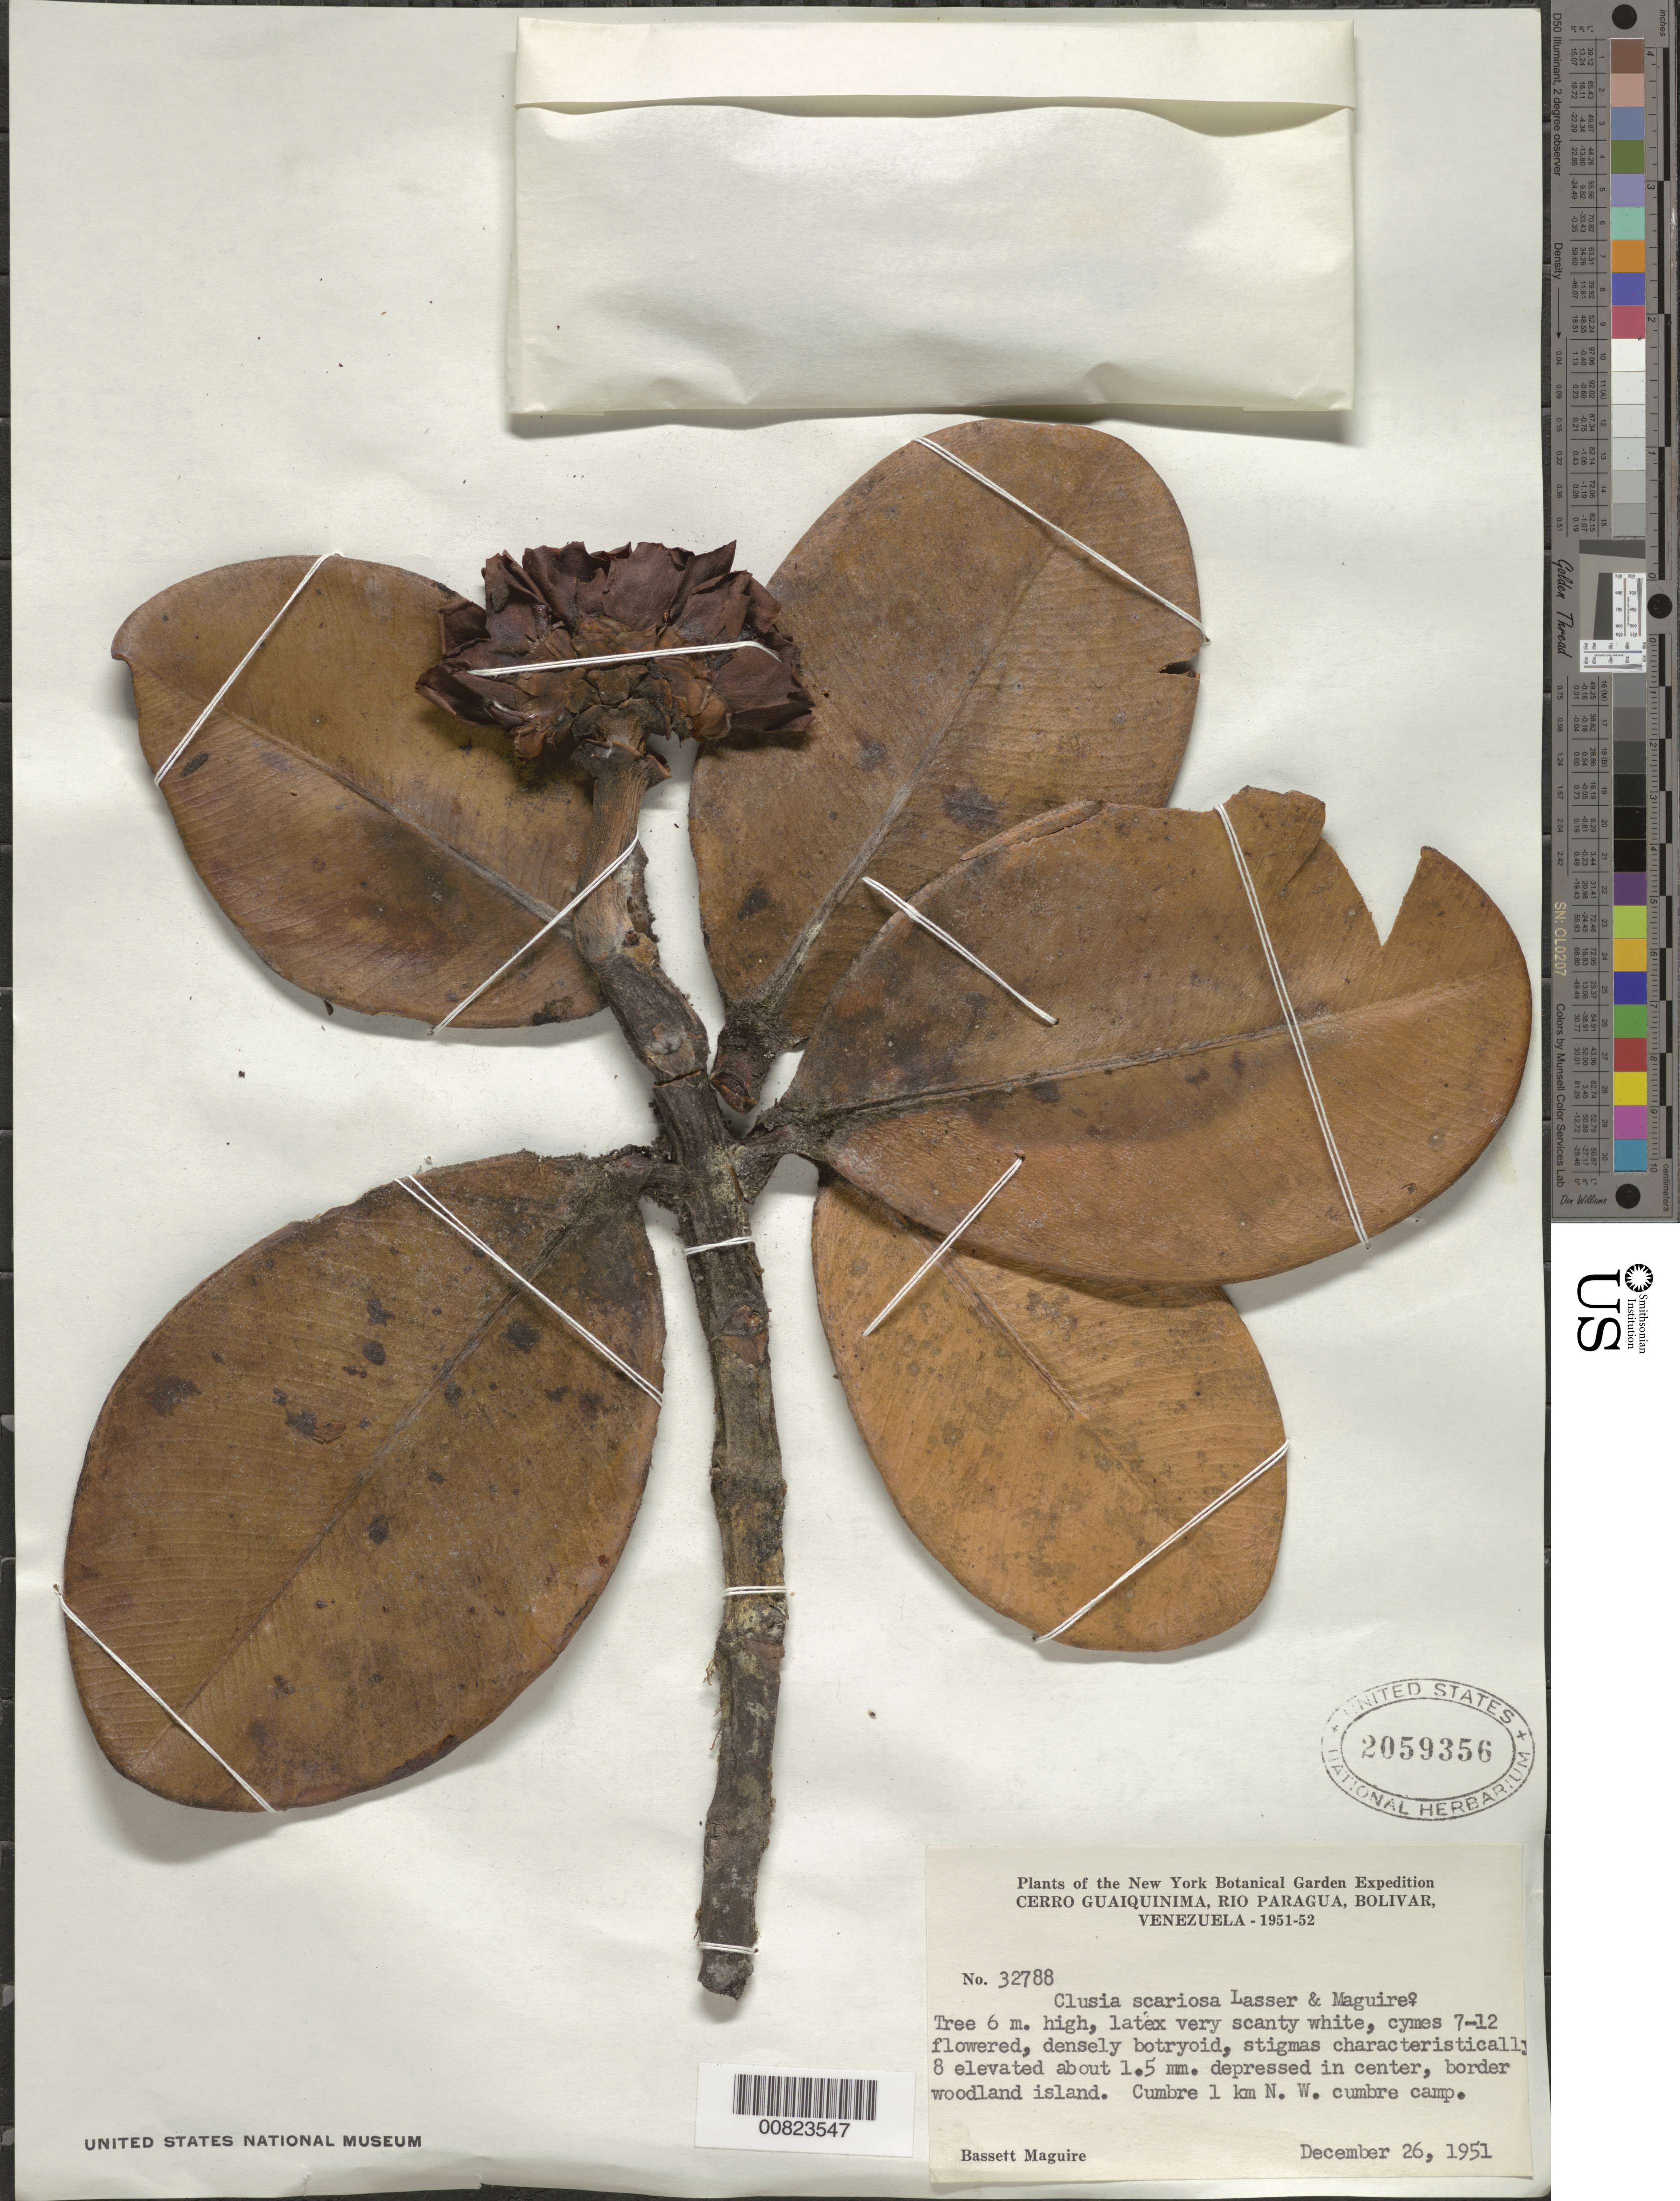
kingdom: Plantae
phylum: Tracheophyta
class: Magnoliopsida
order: Malpighiales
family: Clusiaceae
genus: Clusia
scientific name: Clusia scariosa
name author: Lasser & Maguire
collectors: B. Maguire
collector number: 32788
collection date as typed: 26-Dec-51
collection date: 1951-12-26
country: Venezuela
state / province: Bolívar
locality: Cerro Guaiquinima, Río Paragua, 1 km E of Cumbre Camp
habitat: Border woodland island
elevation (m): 1800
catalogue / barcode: US 2055356